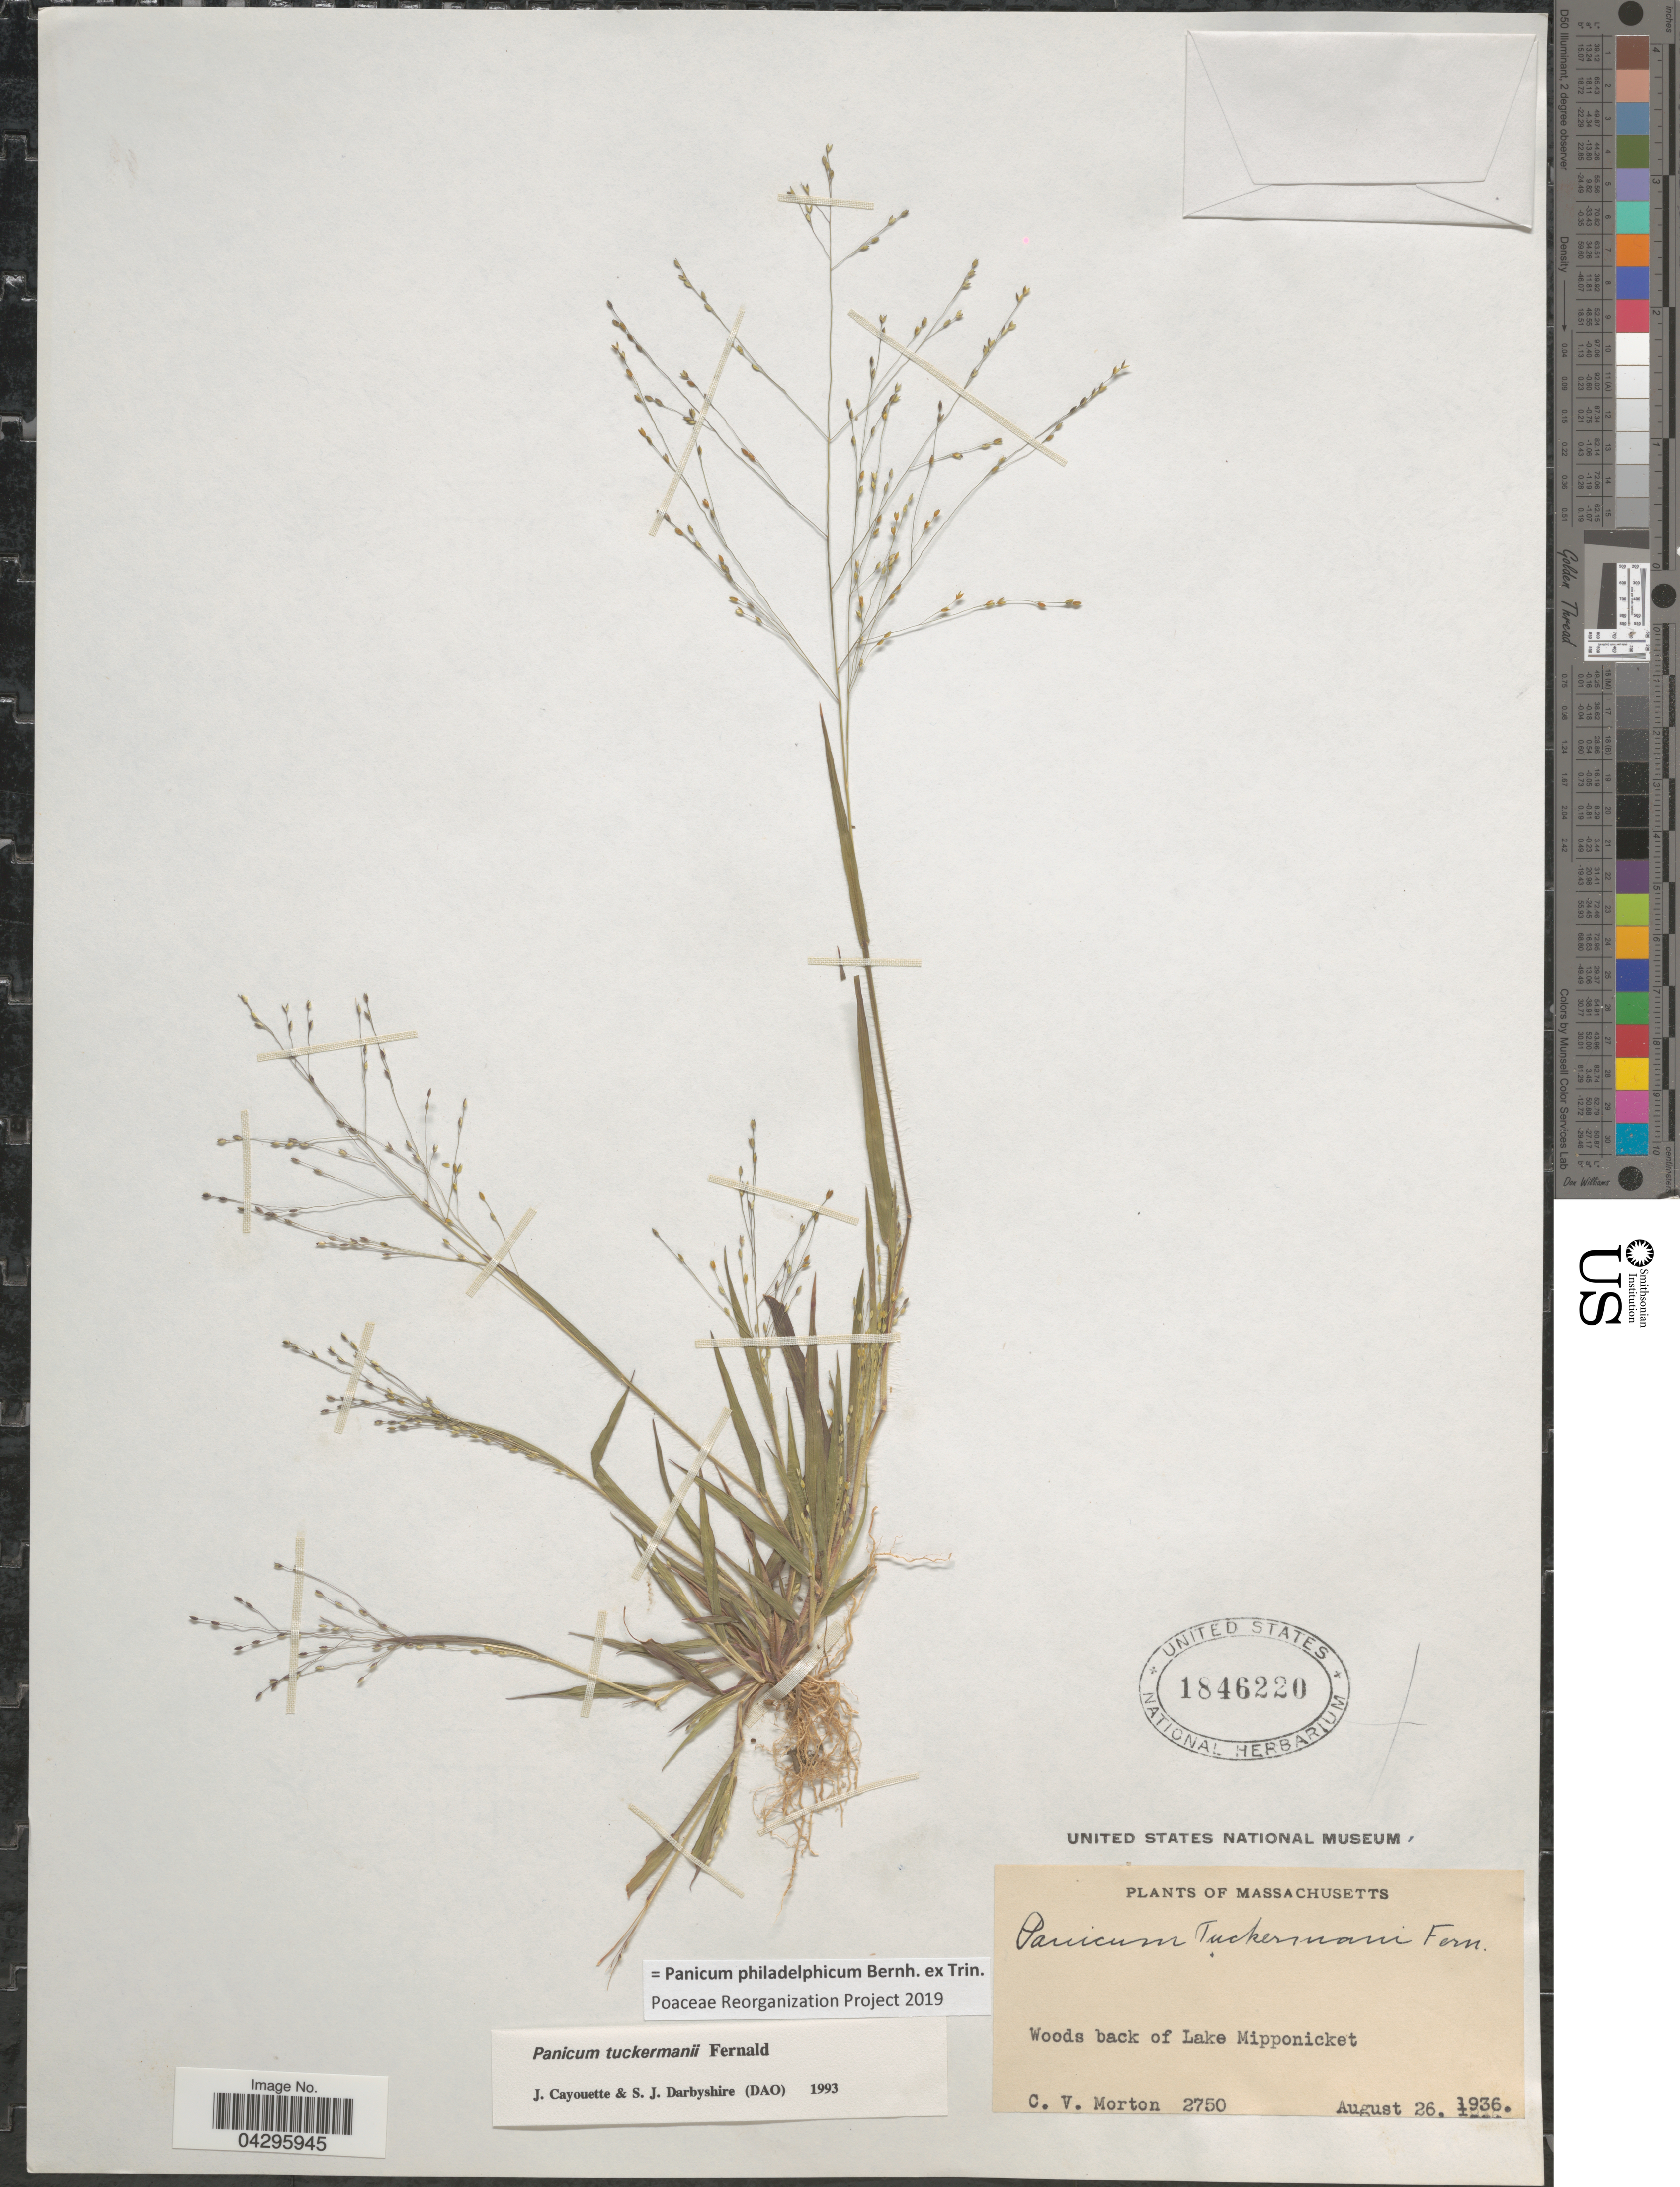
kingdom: Plantae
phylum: Tracheophyta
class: Liliopsida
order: Poales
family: Poaceae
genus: Panicum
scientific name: Panicum philadelphicum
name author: Bernh. ex Trin.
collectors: C. V. Morton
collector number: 2750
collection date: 1936-08-26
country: United States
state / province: Massachusetts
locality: Woods back of Lake Mipponicket.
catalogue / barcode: US 1846220